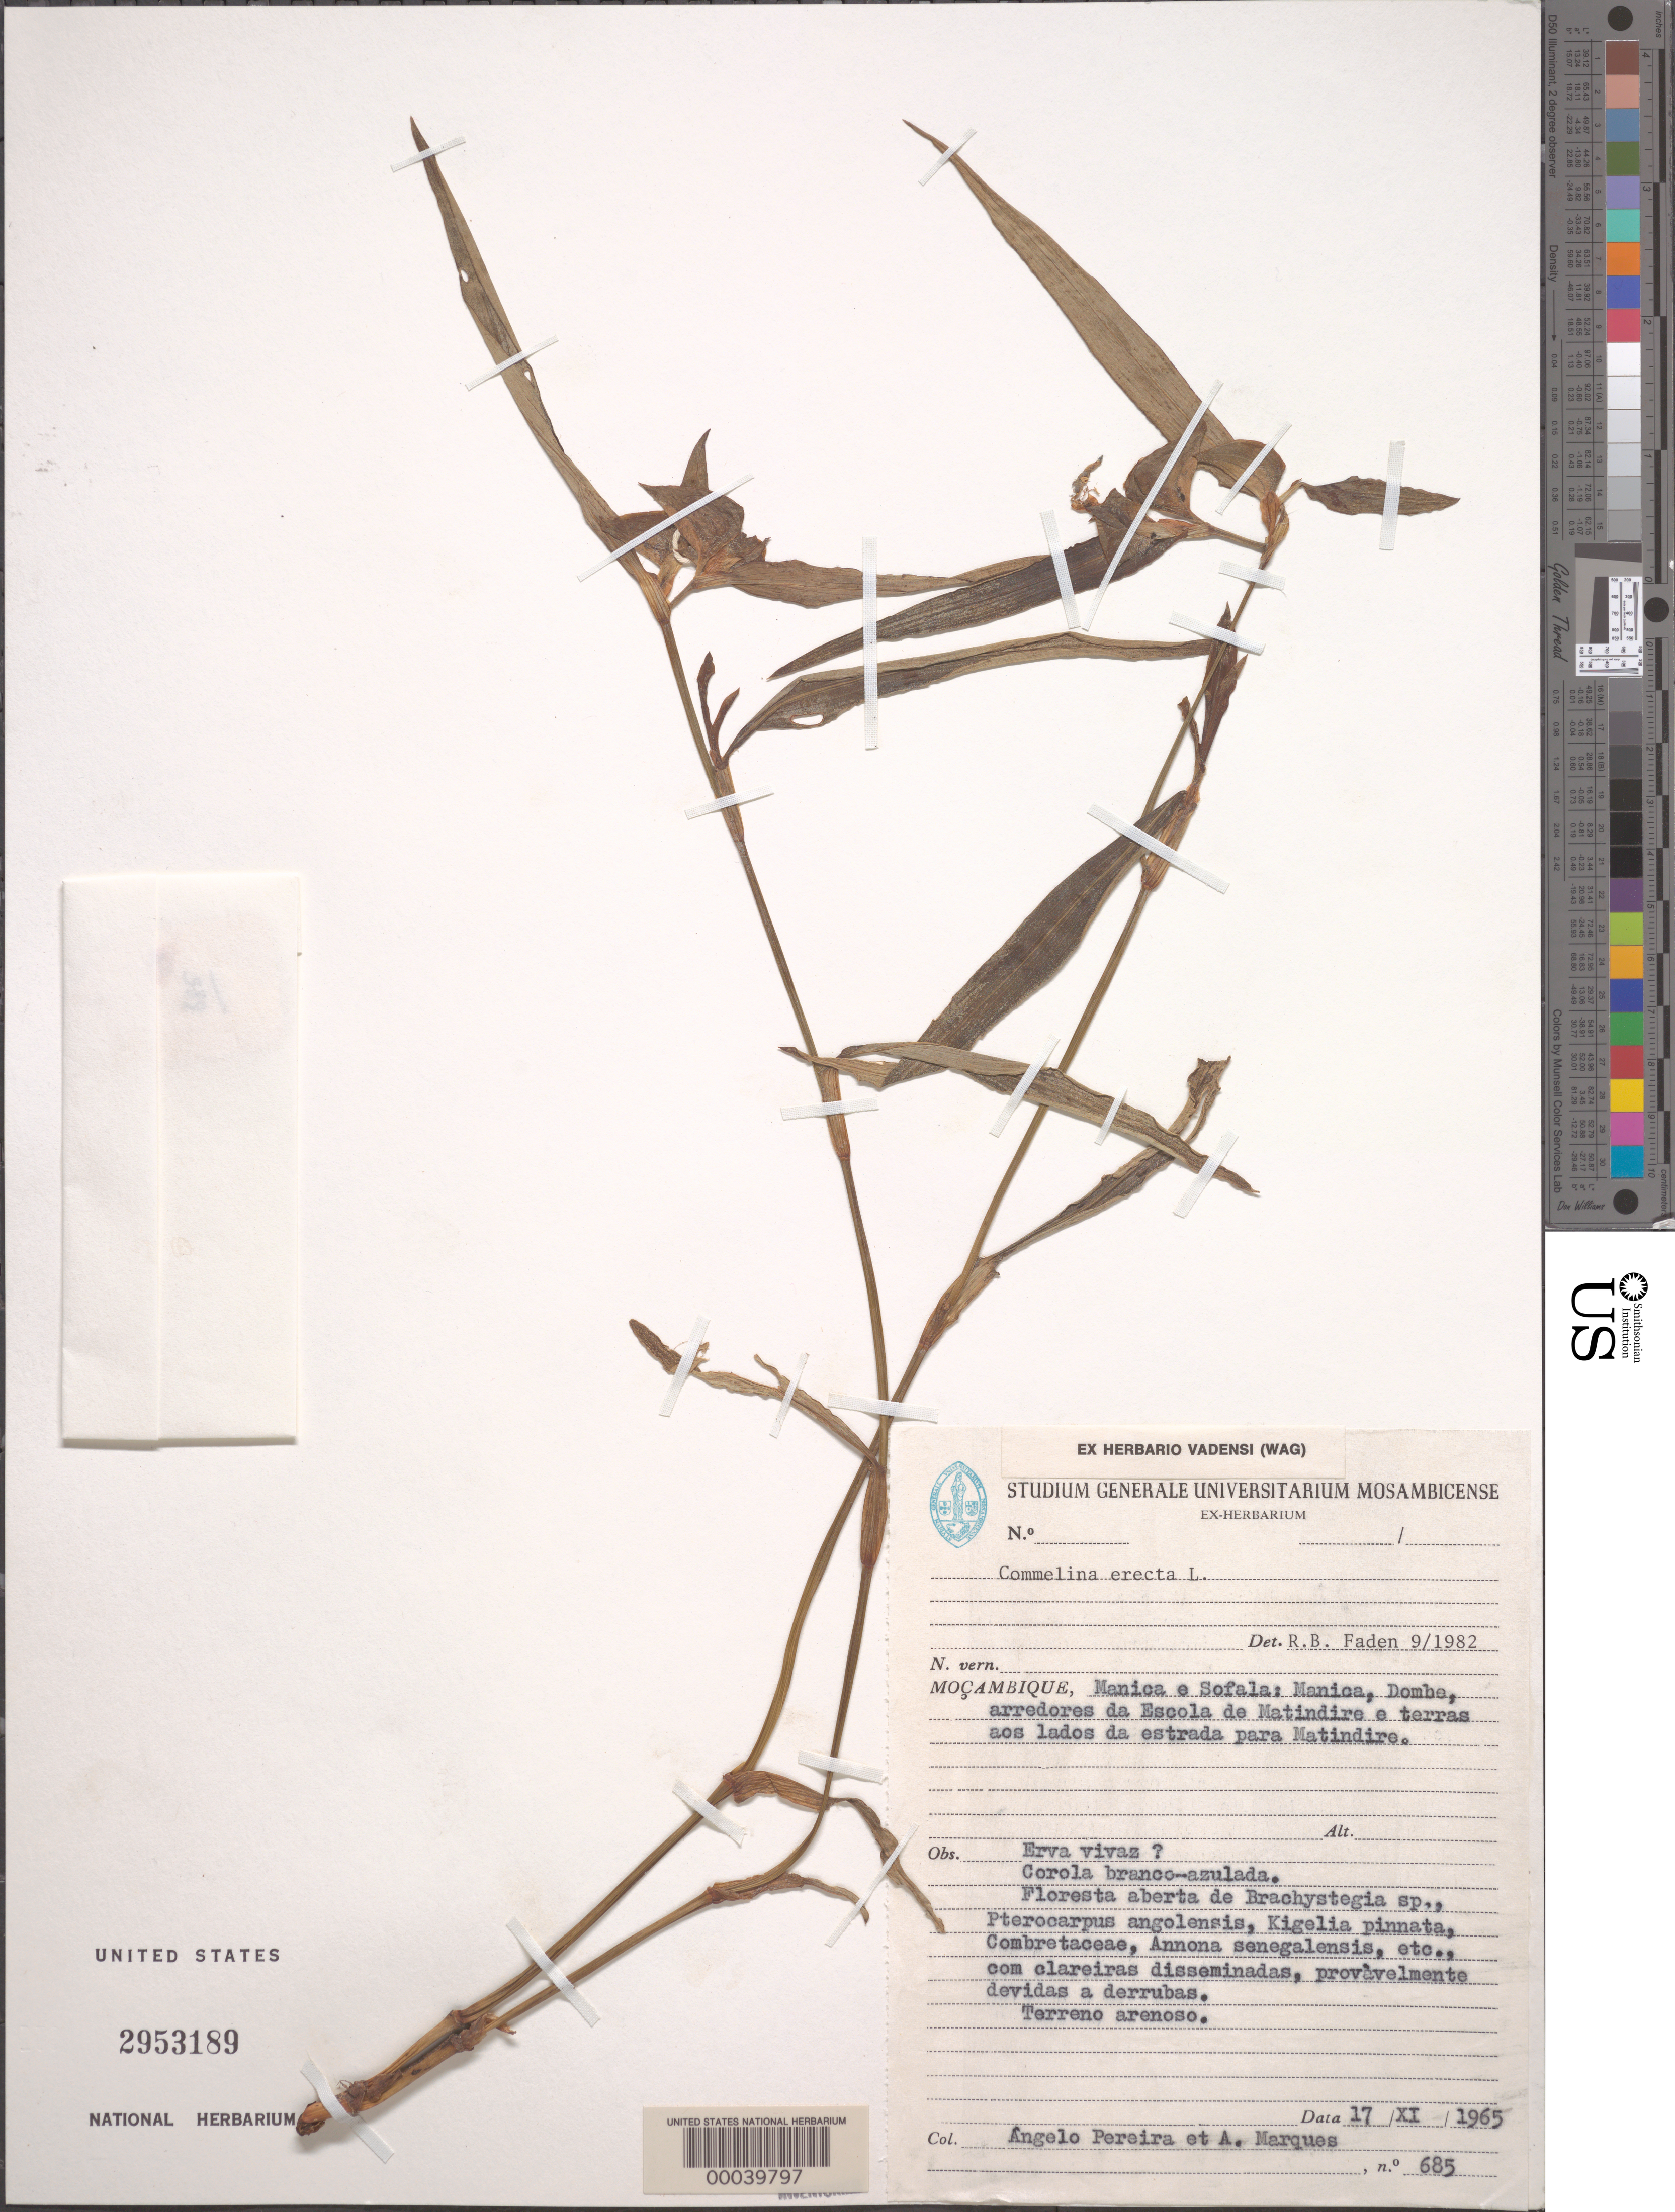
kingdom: Plantae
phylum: Tracheophyta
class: Liliopsida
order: Commelinales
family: Commelinaceae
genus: Commelina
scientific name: Commelina erecta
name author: L.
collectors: A. Pereira & A. Marques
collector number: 685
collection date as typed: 17 Nov 1965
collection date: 1965-11-17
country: Mozambique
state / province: Manica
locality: Manica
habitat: Sandy soil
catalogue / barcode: US 2953189